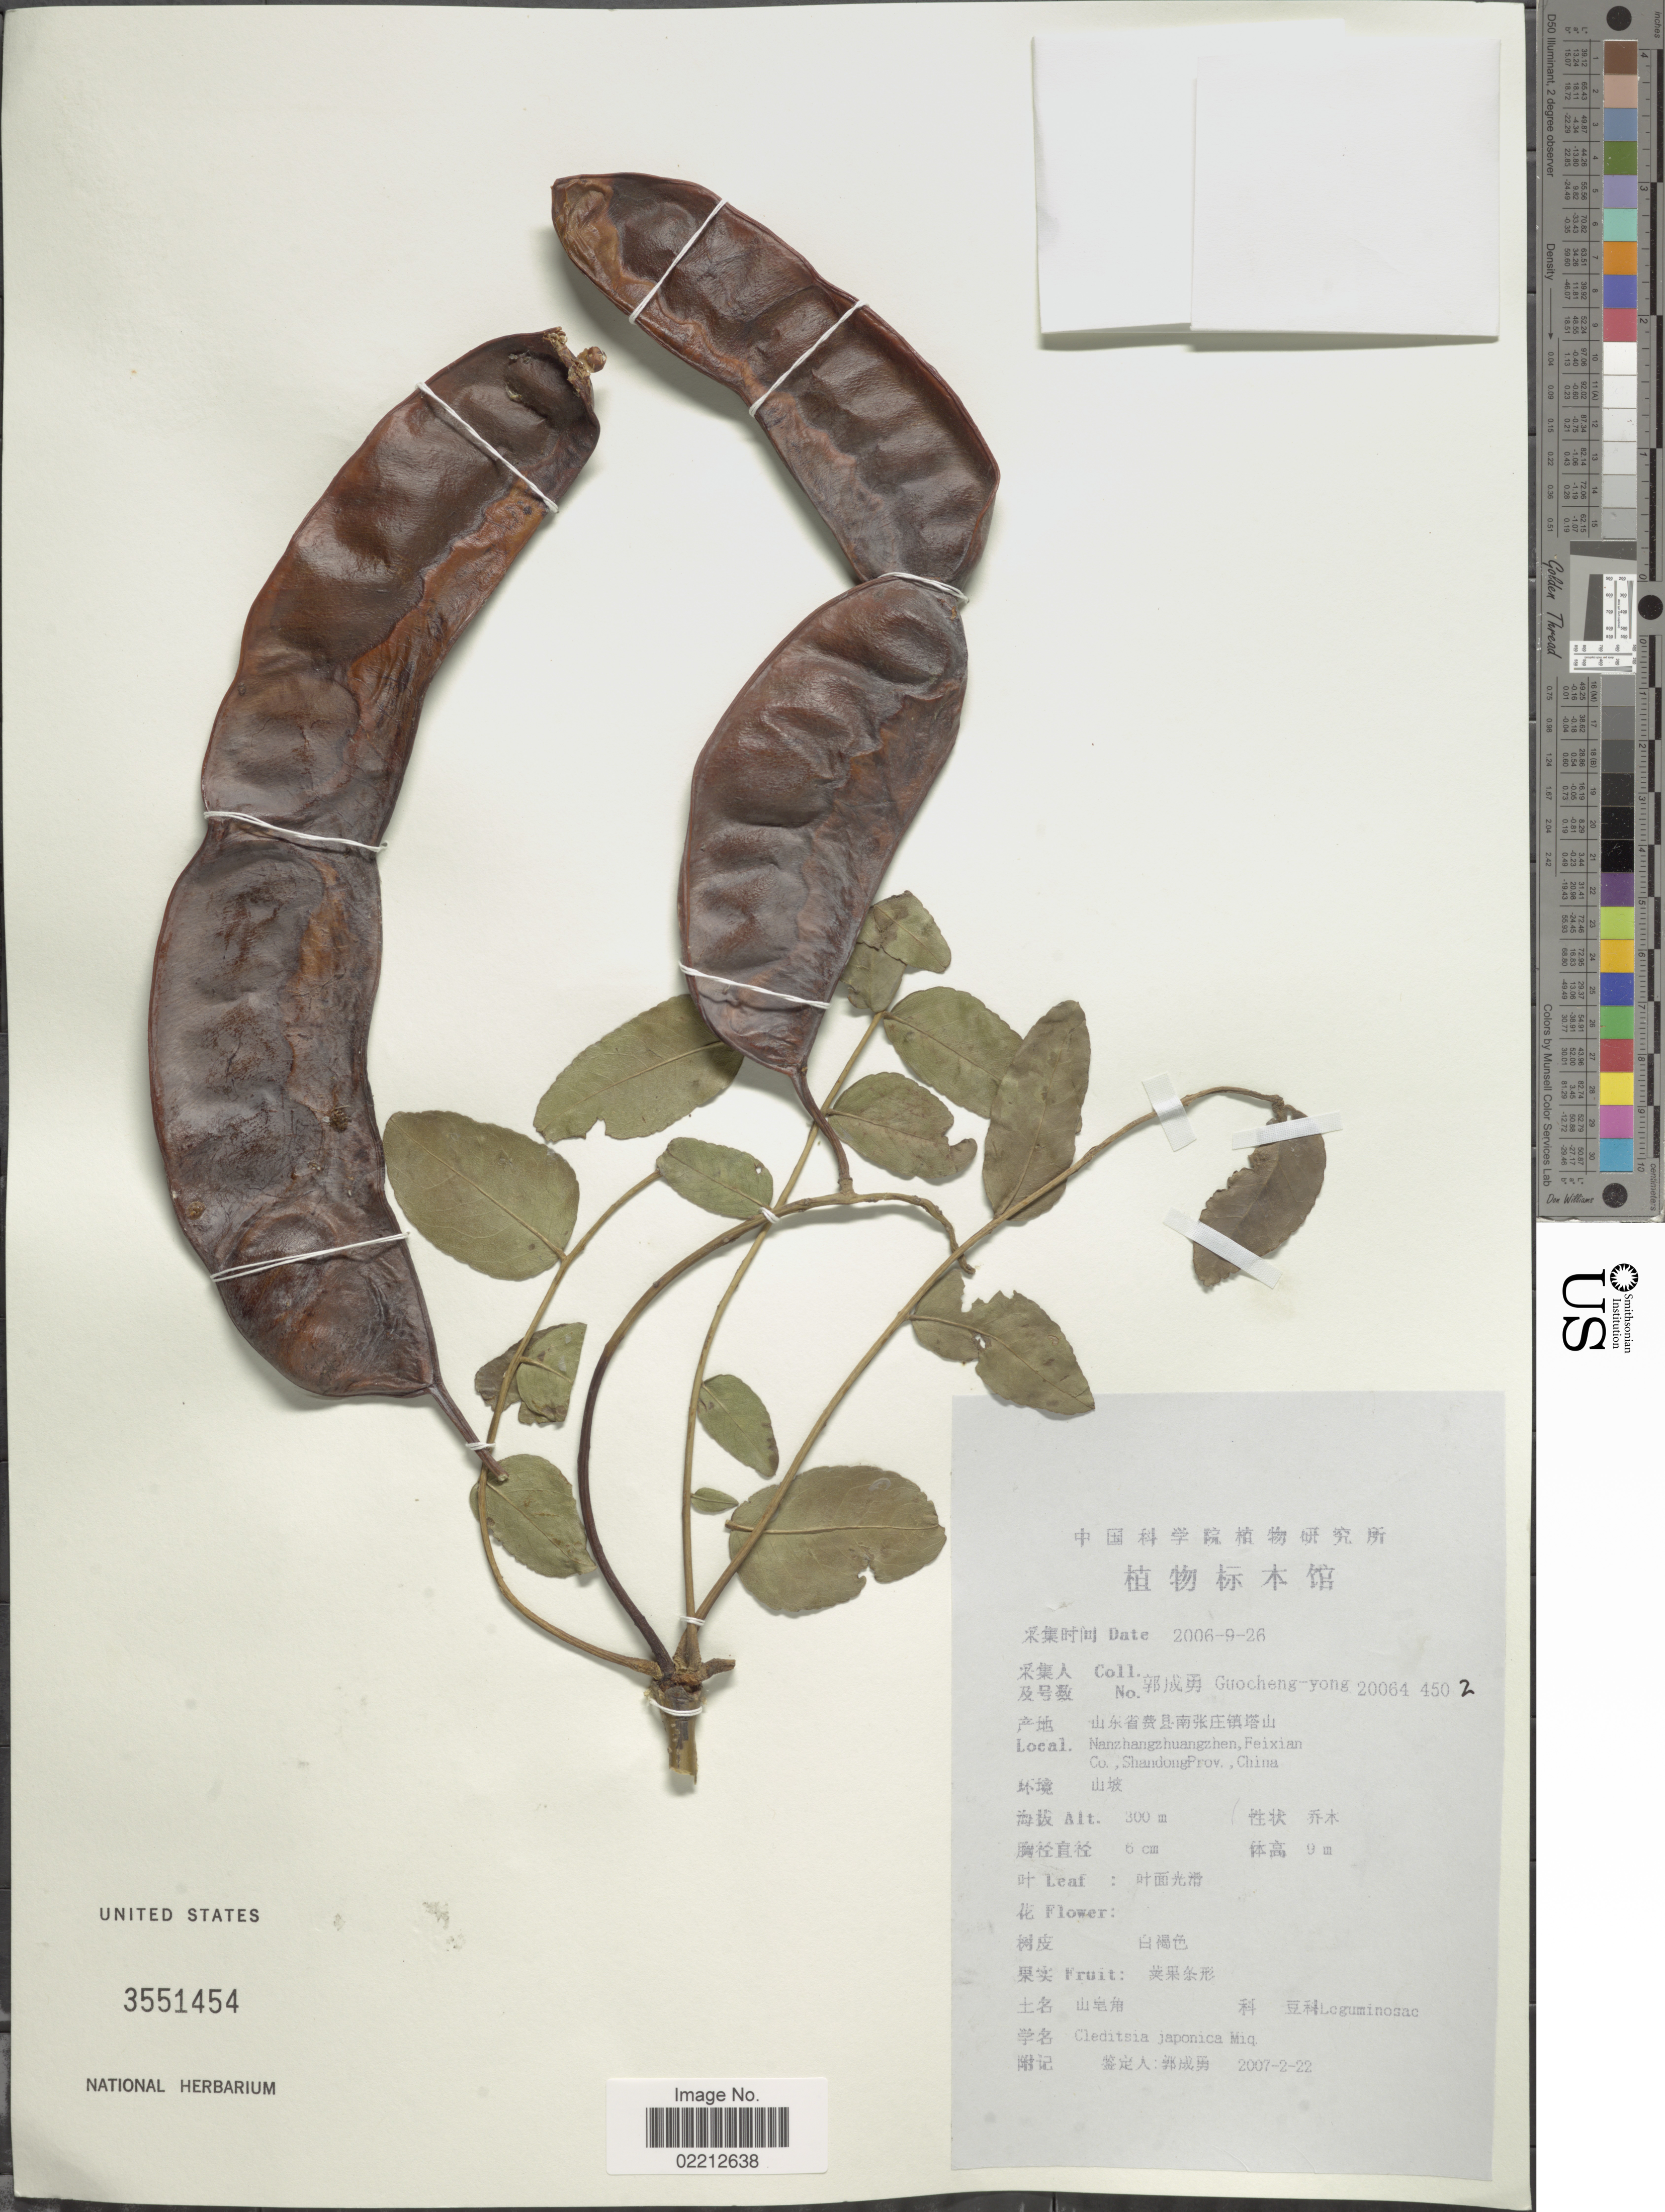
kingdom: Plantae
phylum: Tracheophyta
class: Magnoliopsida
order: Fabales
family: Fabaceae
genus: Gleditsia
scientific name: Gleditsia japonica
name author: Miq.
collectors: Guo cheng-yong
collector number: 200644502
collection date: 2007-02-22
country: China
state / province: Shandong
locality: Nanzhangzhuangzhen, Feixian Co.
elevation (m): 300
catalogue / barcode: US 3551454